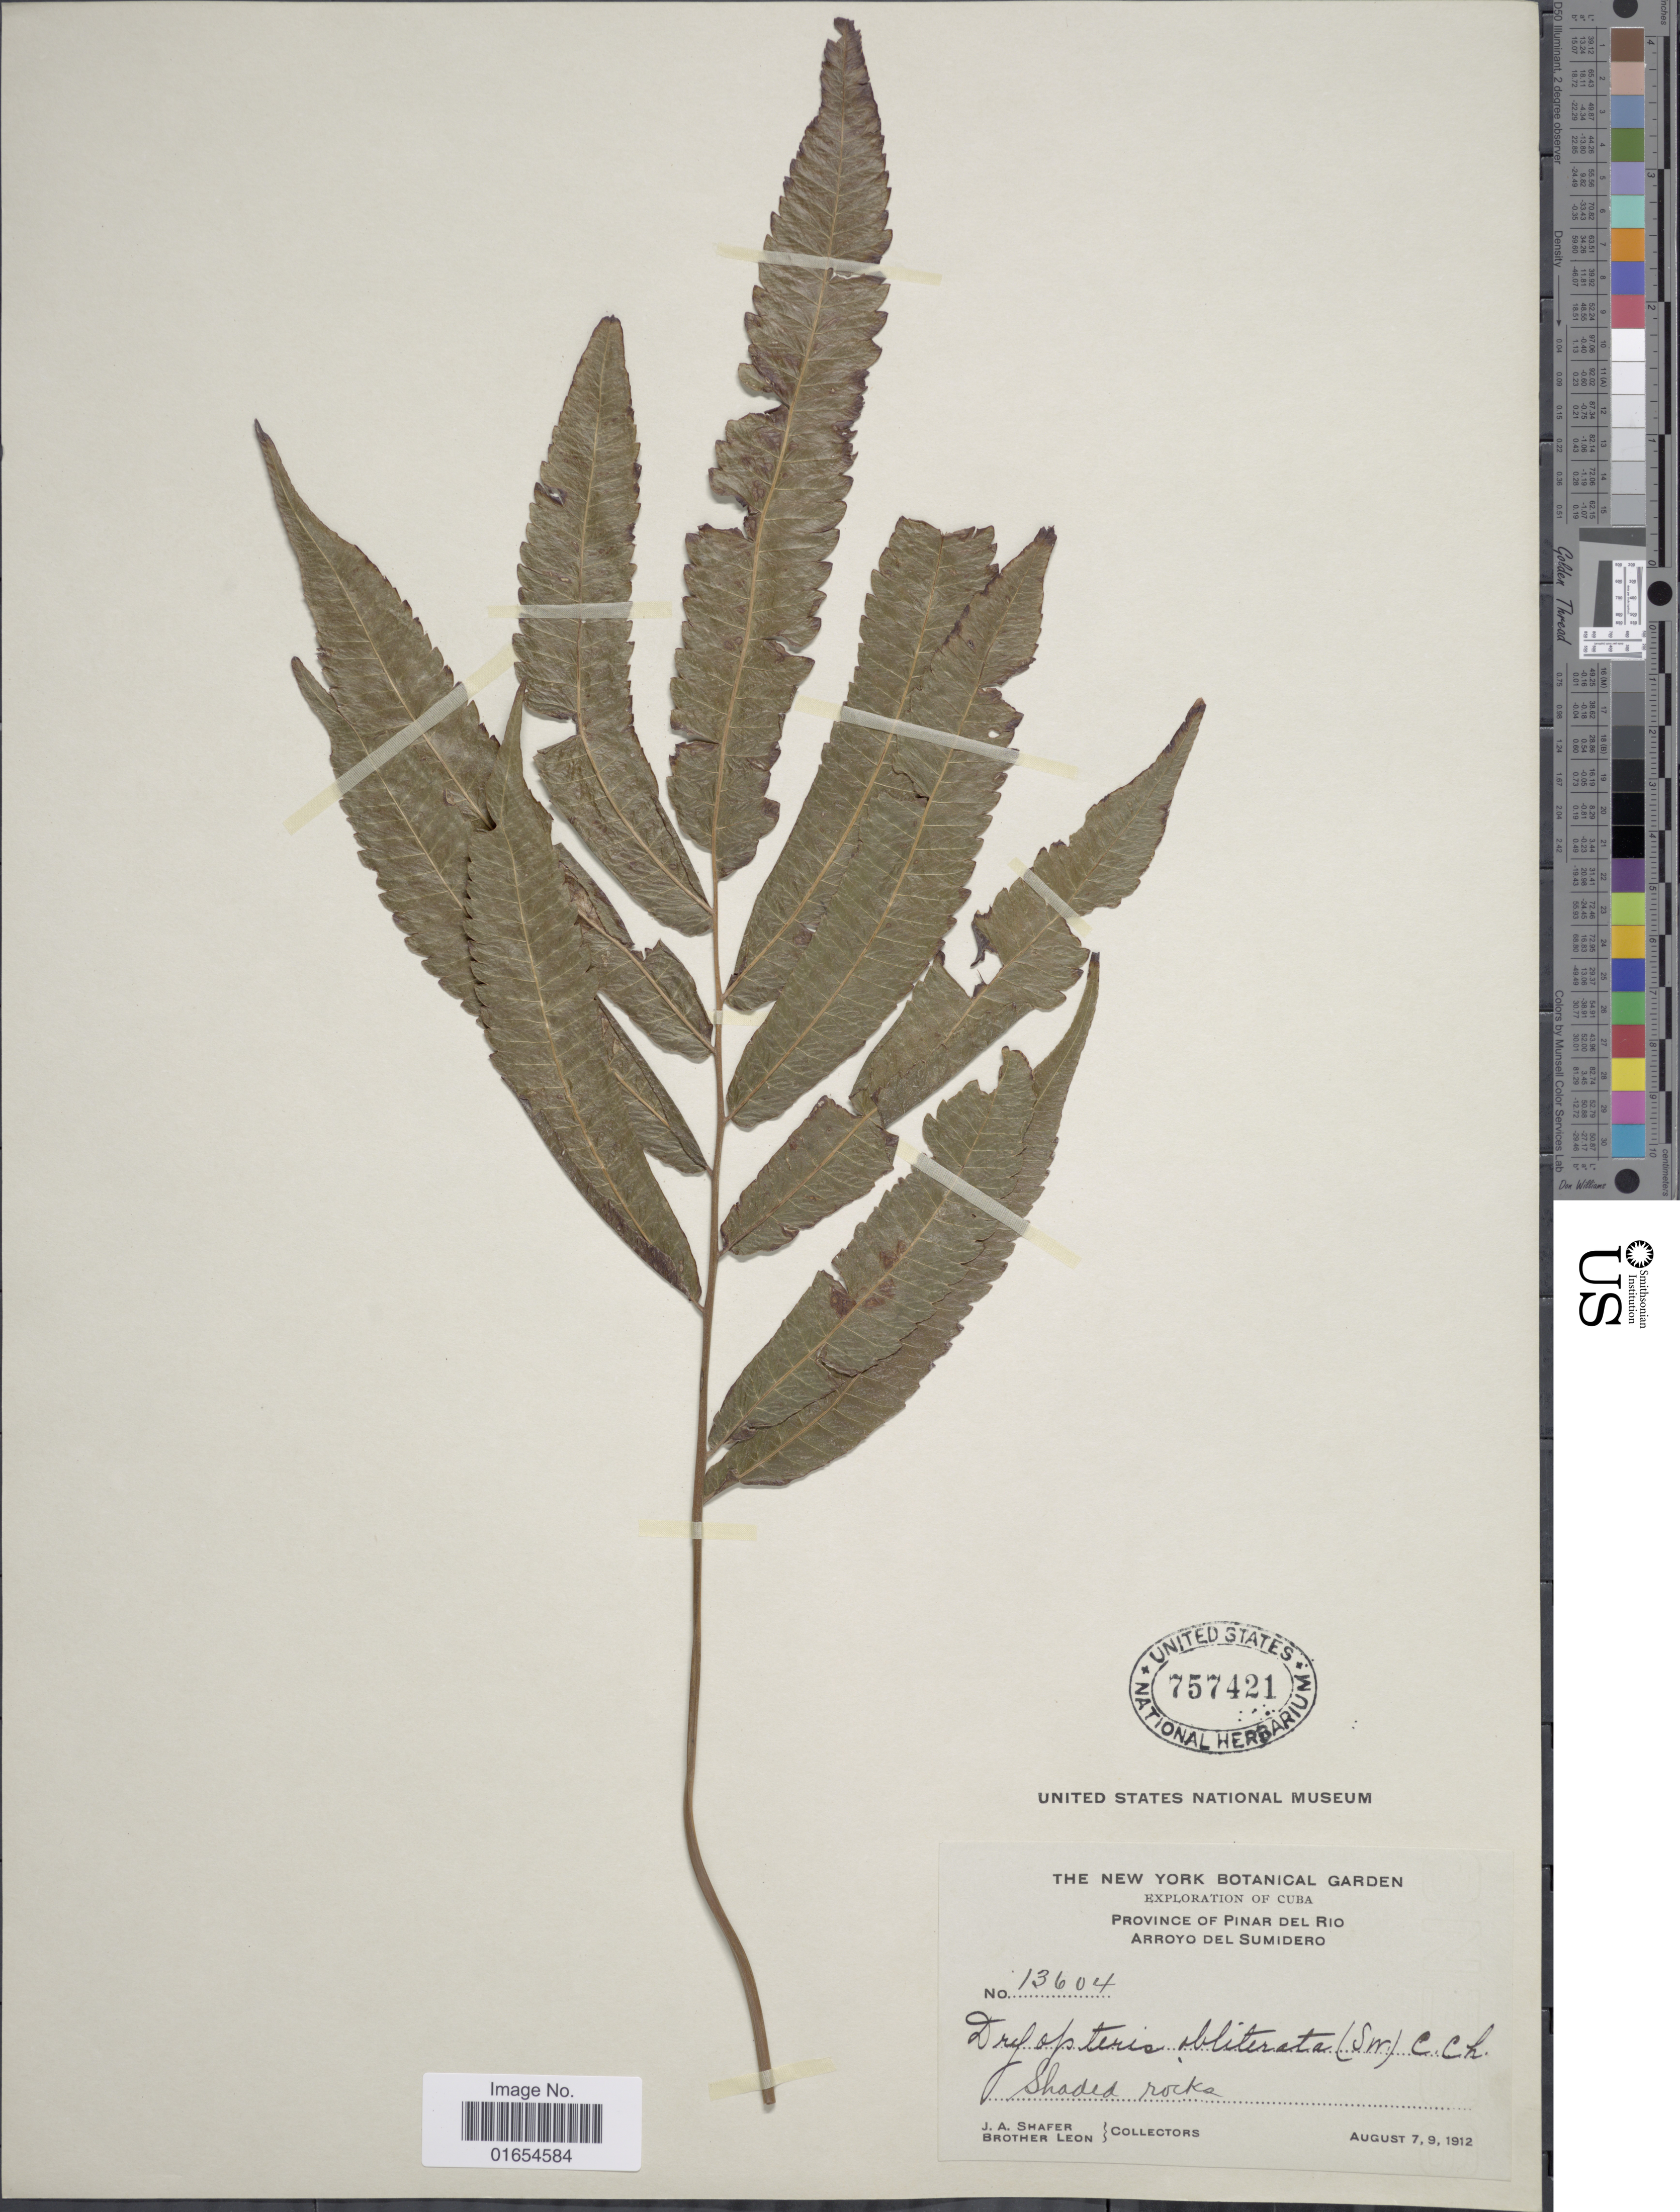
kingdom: Plantae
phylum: Tracheophyta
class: Polypodiopsida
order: Polypodiales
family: Thelypteridaceae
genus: Goniopteris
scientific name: Goniopteris obliterata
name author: (Sw.) C. Presl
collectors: J. A. Shafer & Bro. León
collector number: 13604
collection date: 1912-08-07/1912-08-09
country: Cuba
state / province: Pinar del Río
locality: Arroyo del Sumidero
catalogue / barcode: US 757421